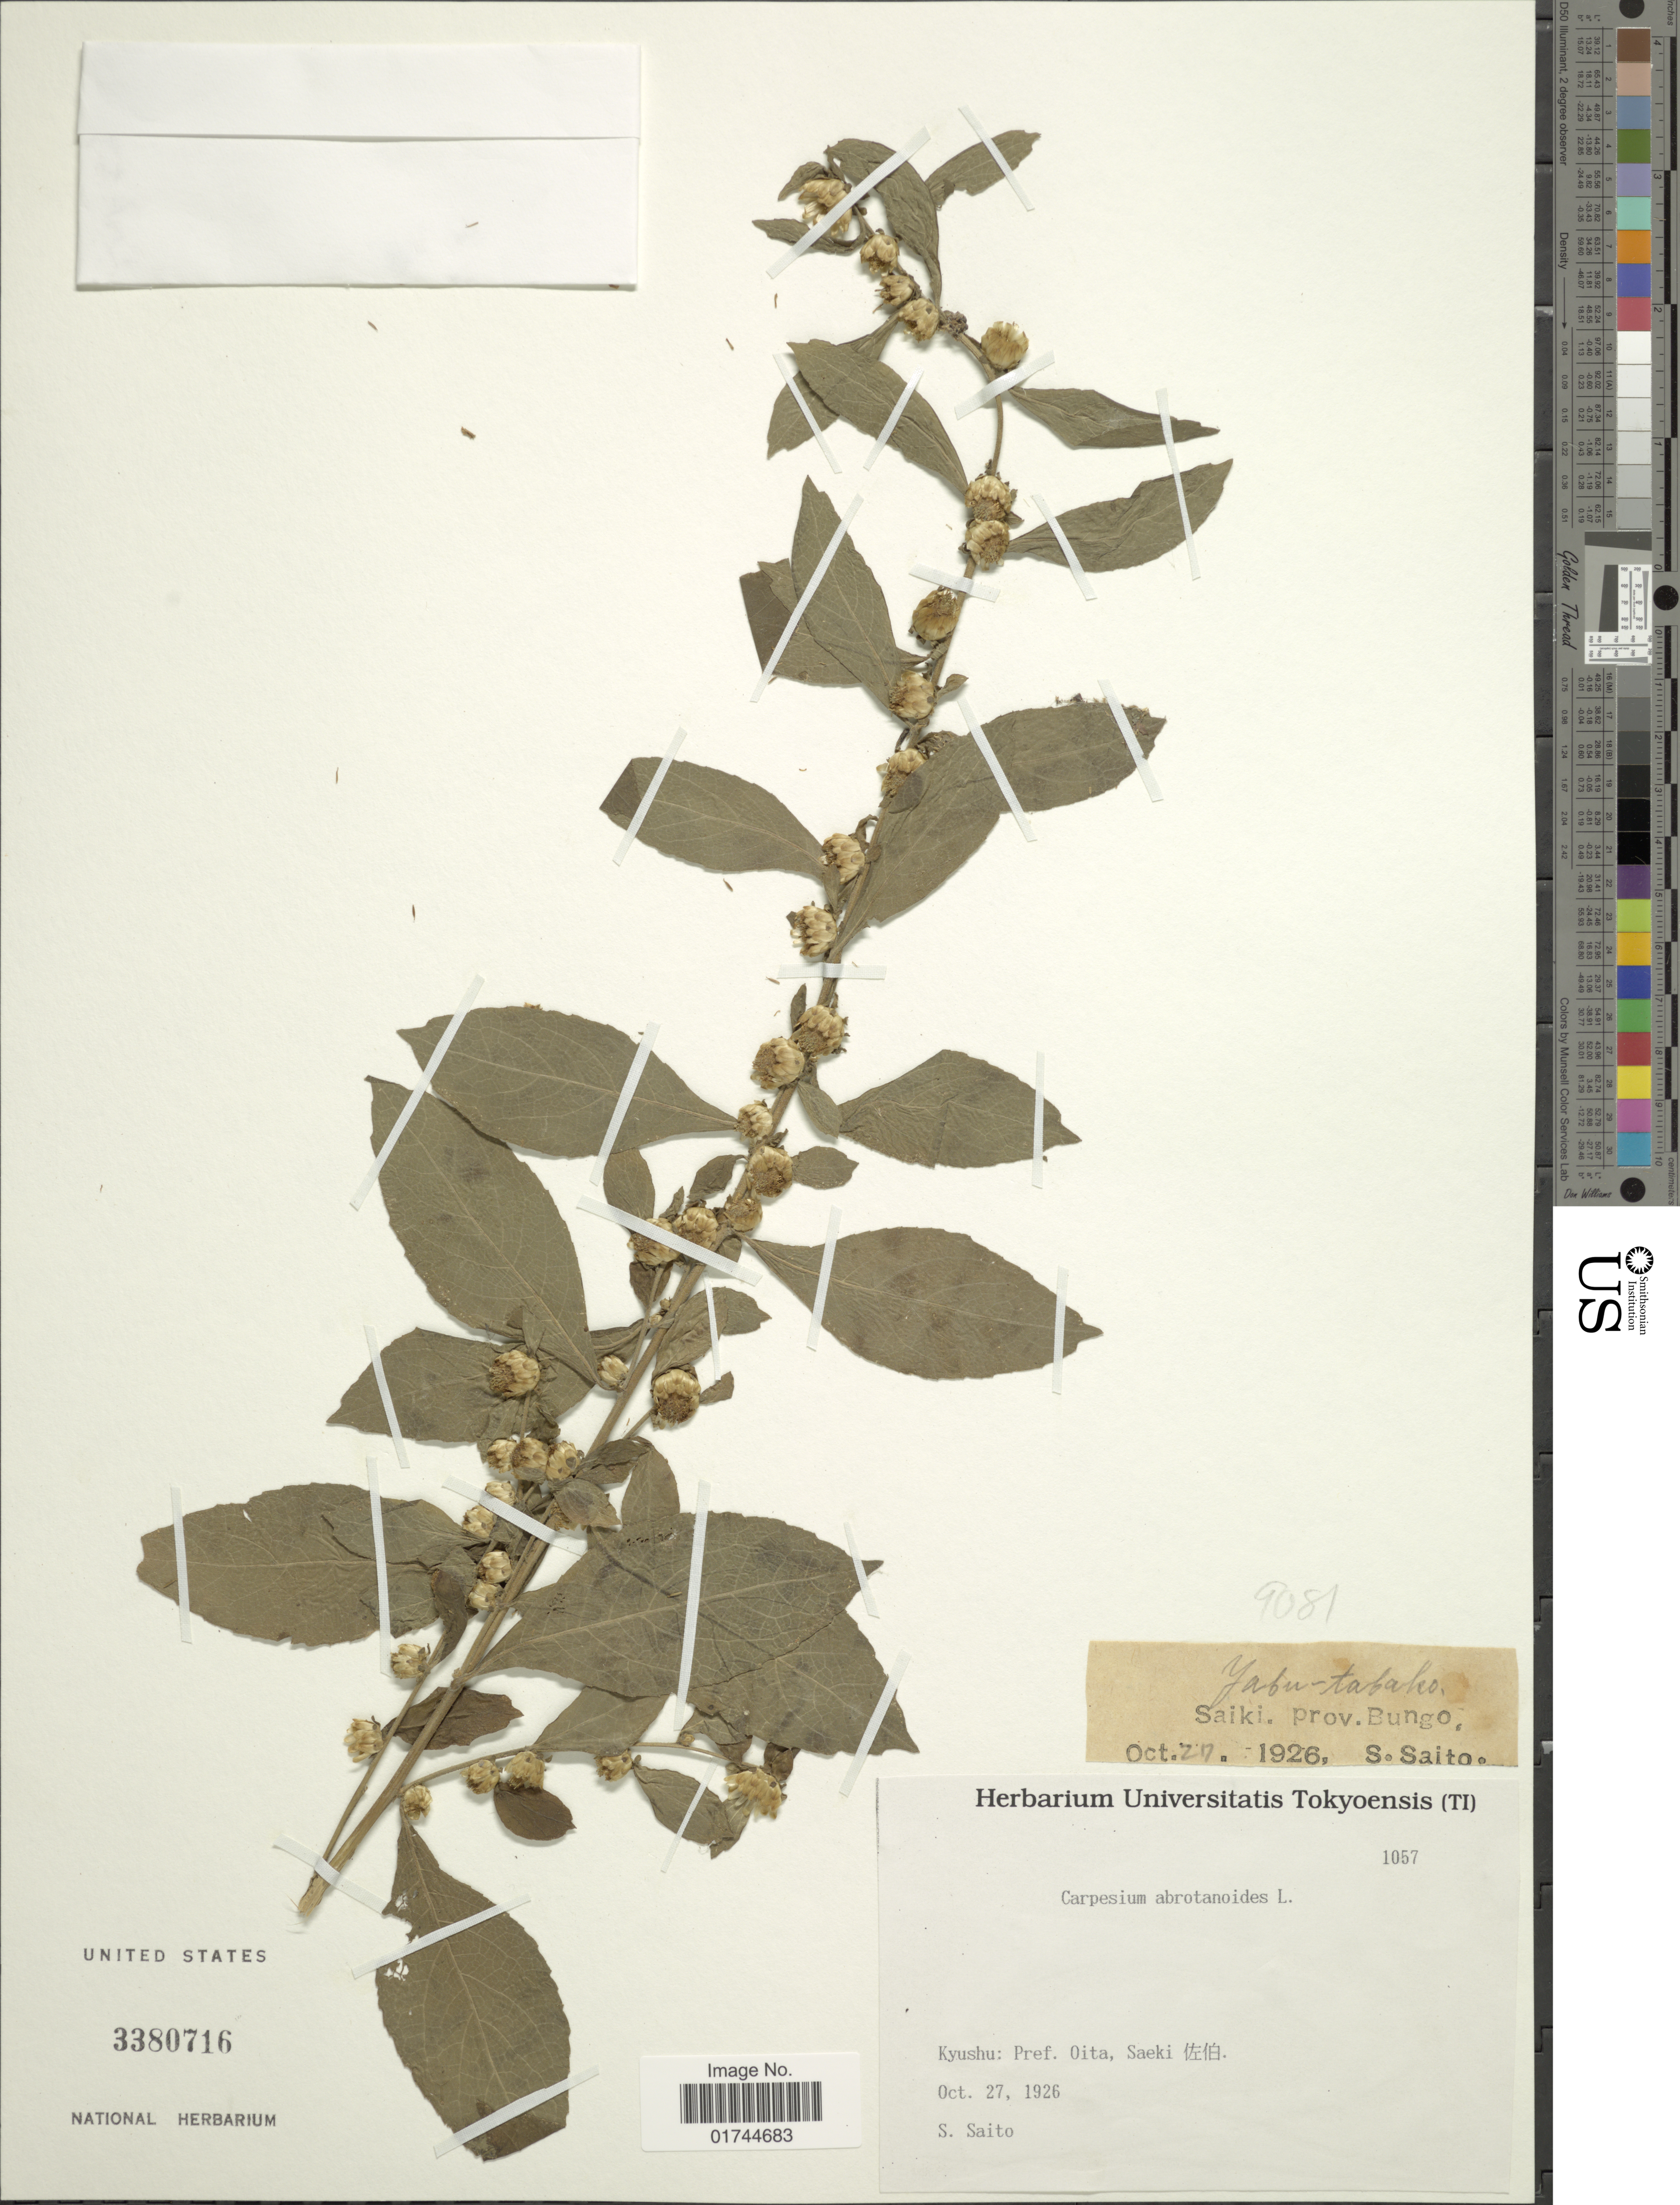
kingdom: Plantae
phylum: Tracheophyta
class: Magnoliopsida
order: Asterales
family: Asteraceae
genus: Carpesium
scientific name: Carpesium abrotanoides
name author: L.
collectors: S. Saito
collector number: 1057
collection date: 1926-10-27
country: Japan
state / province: Oita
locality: Kyushu: Pref. Oita, Saeki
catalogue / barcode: US 3380716